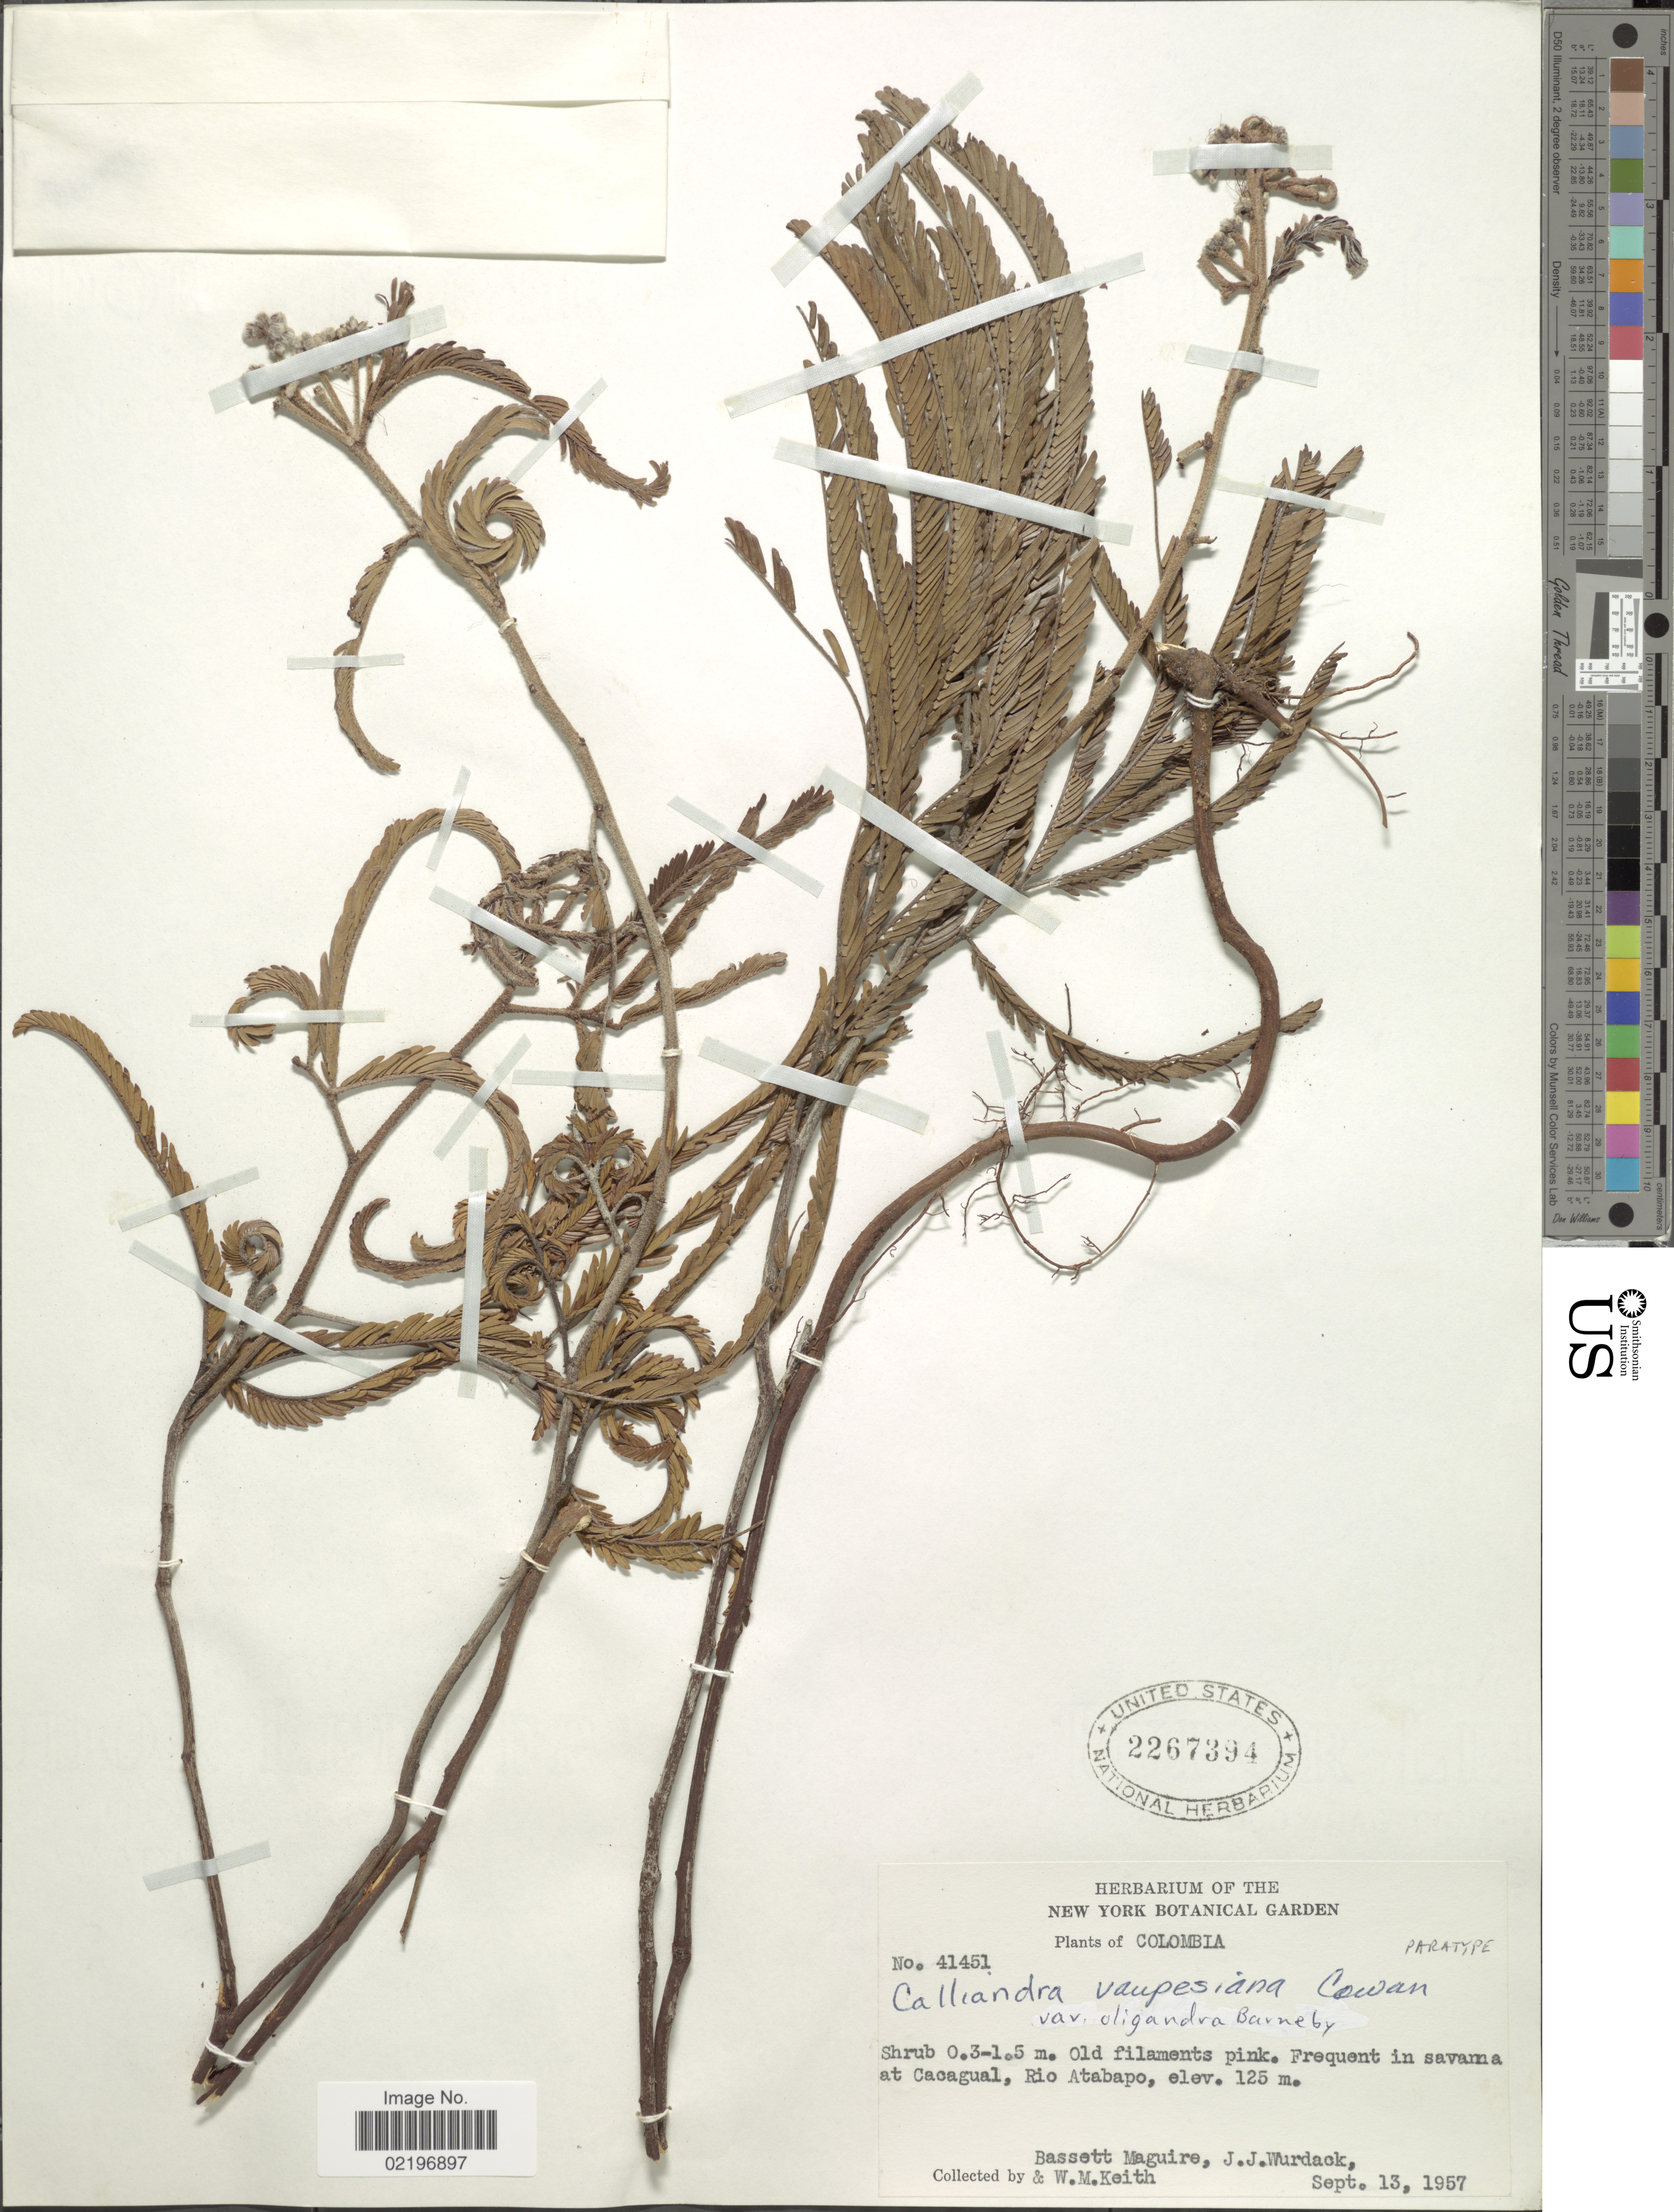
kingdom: Plantae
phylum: Tracheophyta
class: Magnoliopsida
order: Fabales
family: Fabaceae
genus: Calliandra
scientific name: Calliandra vaupesiana var. oligandra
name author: Barneby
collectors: B. Maguire, J. J. Wurdack & W. Keith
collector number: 41451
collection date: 1957-09-13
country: Colombia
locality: Frequent in savanna at Cacagual, Rio Atabapo.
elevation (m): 125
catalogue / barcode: US 2267394